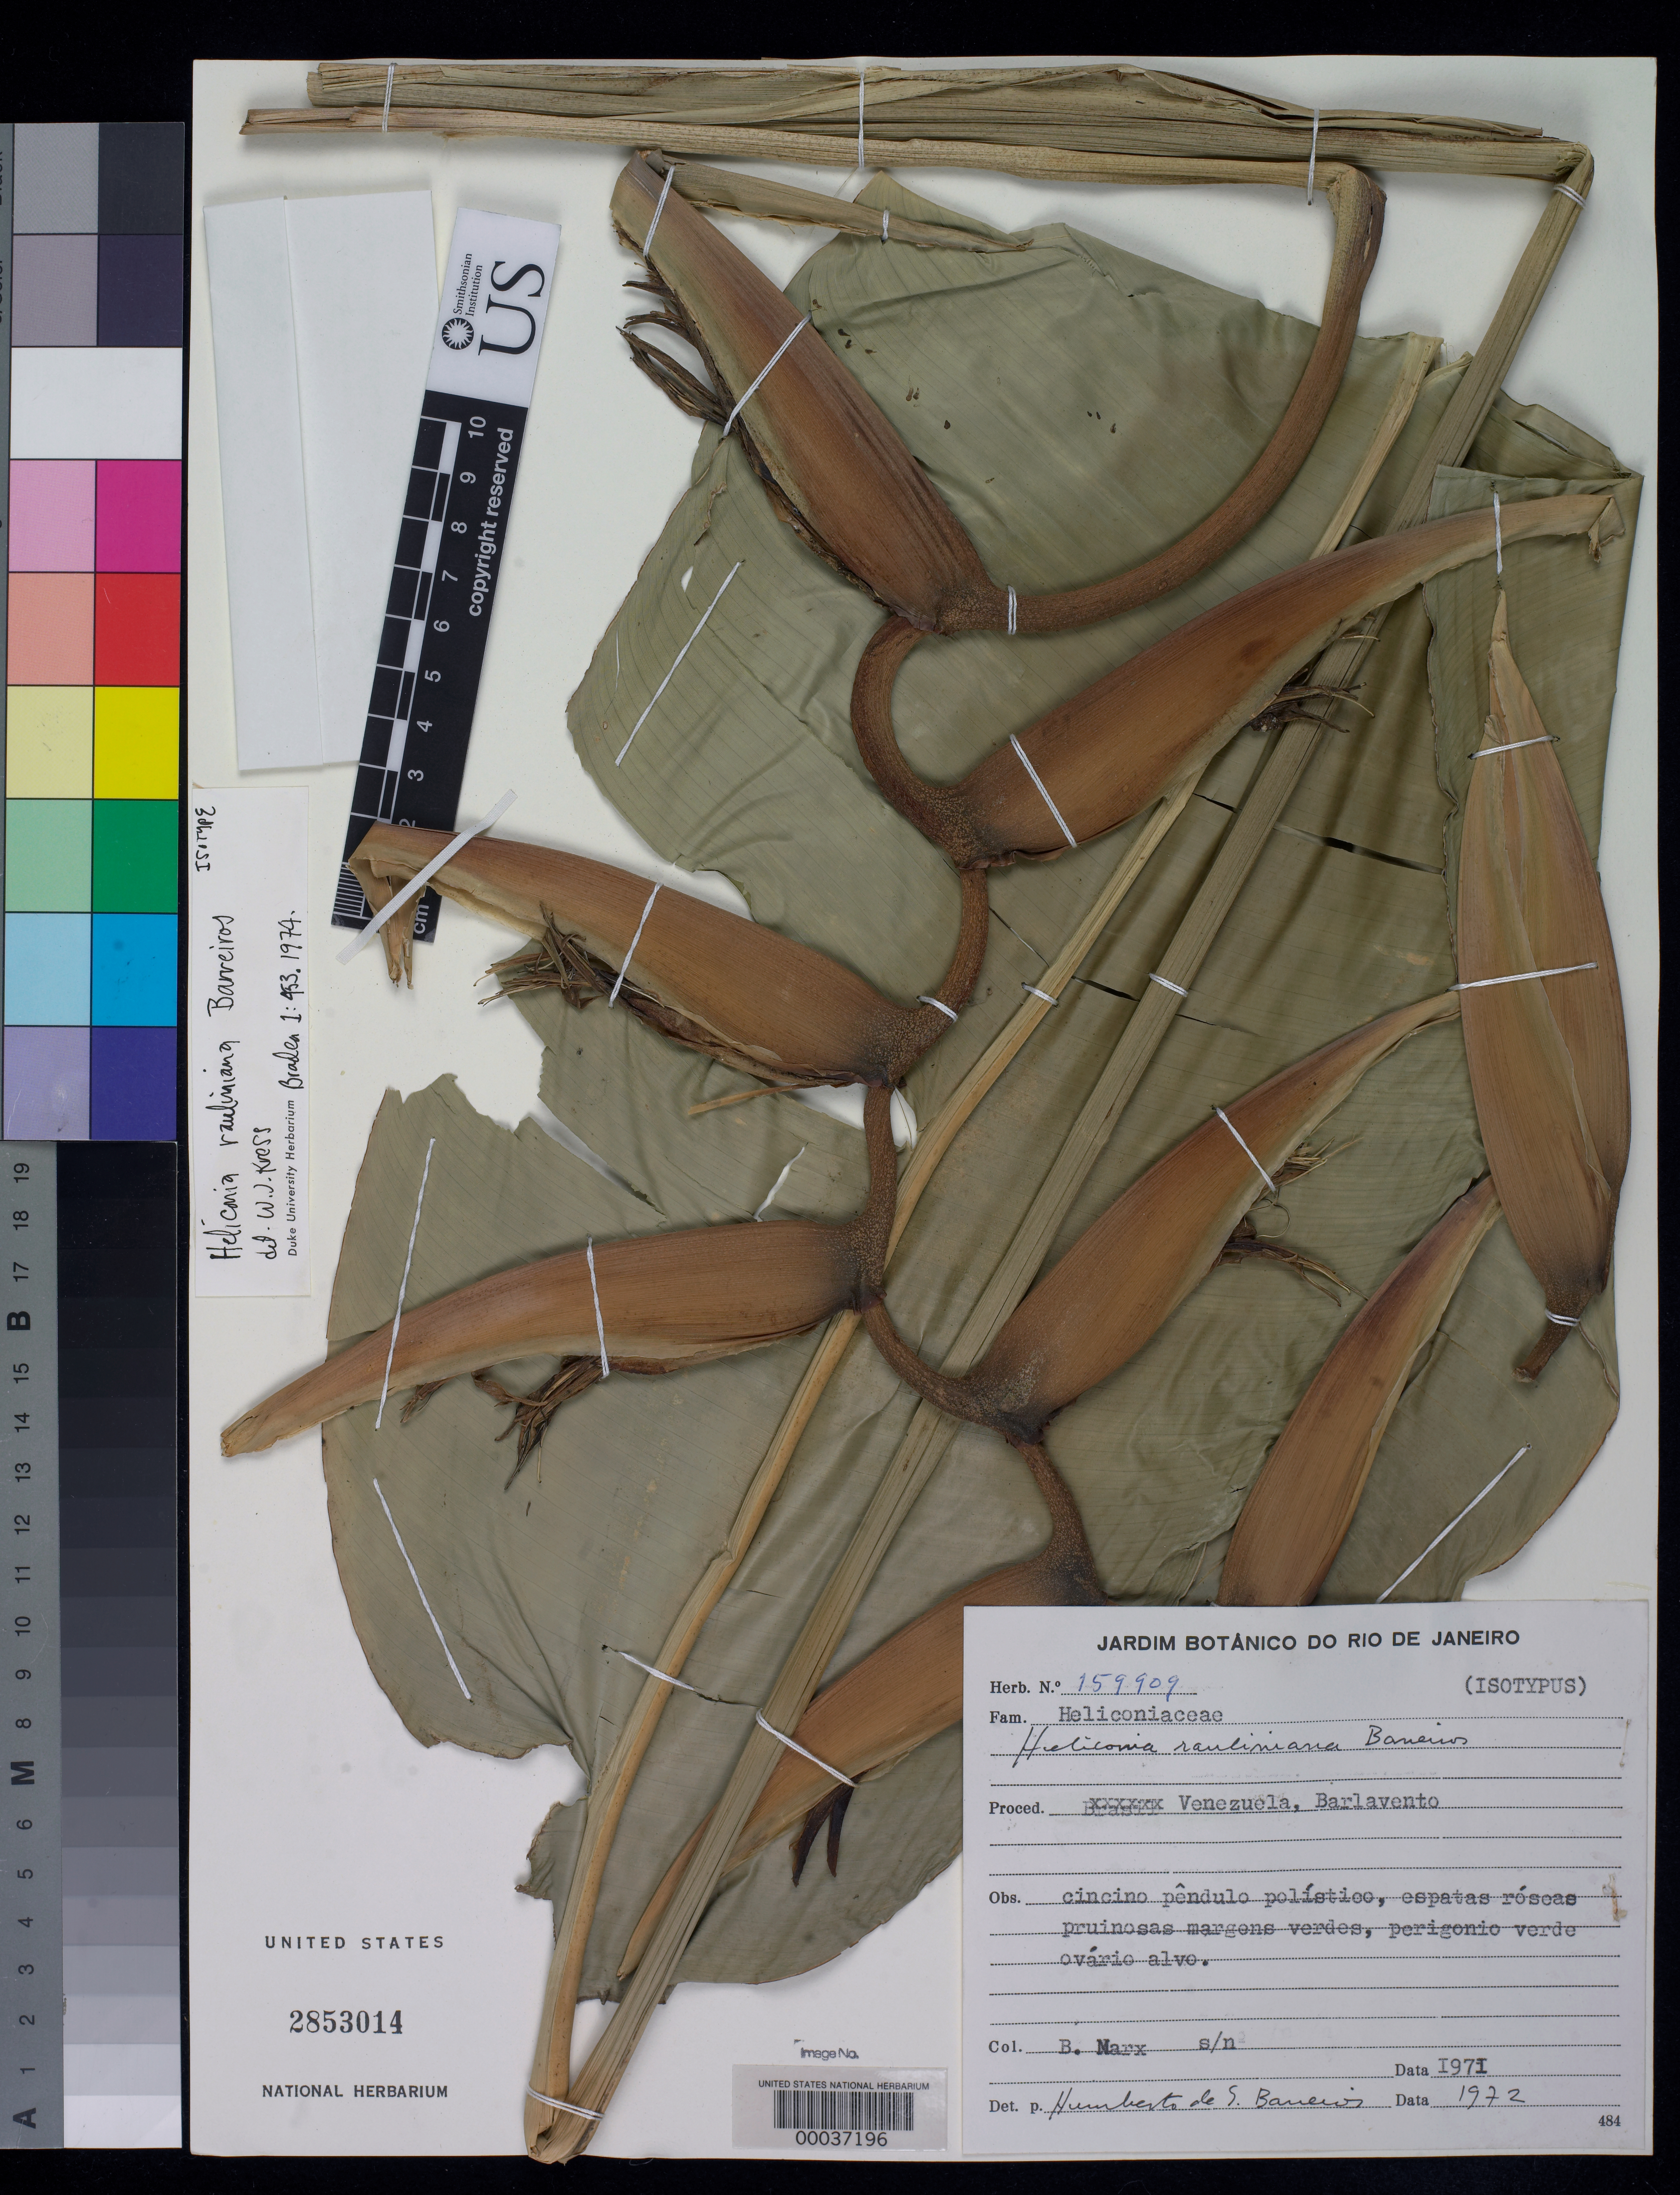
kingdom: Plantae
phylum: Tracheophyta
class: Liliopsida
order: Zingiberales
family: Heliconiaceae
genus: Heliconia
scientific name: Heliconia x rauliniana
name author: Barreiros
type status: Isotype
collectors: R. Marx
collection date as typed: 1971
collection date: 1971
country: Venezuela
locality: Barlavento.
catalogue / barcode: US 2853014